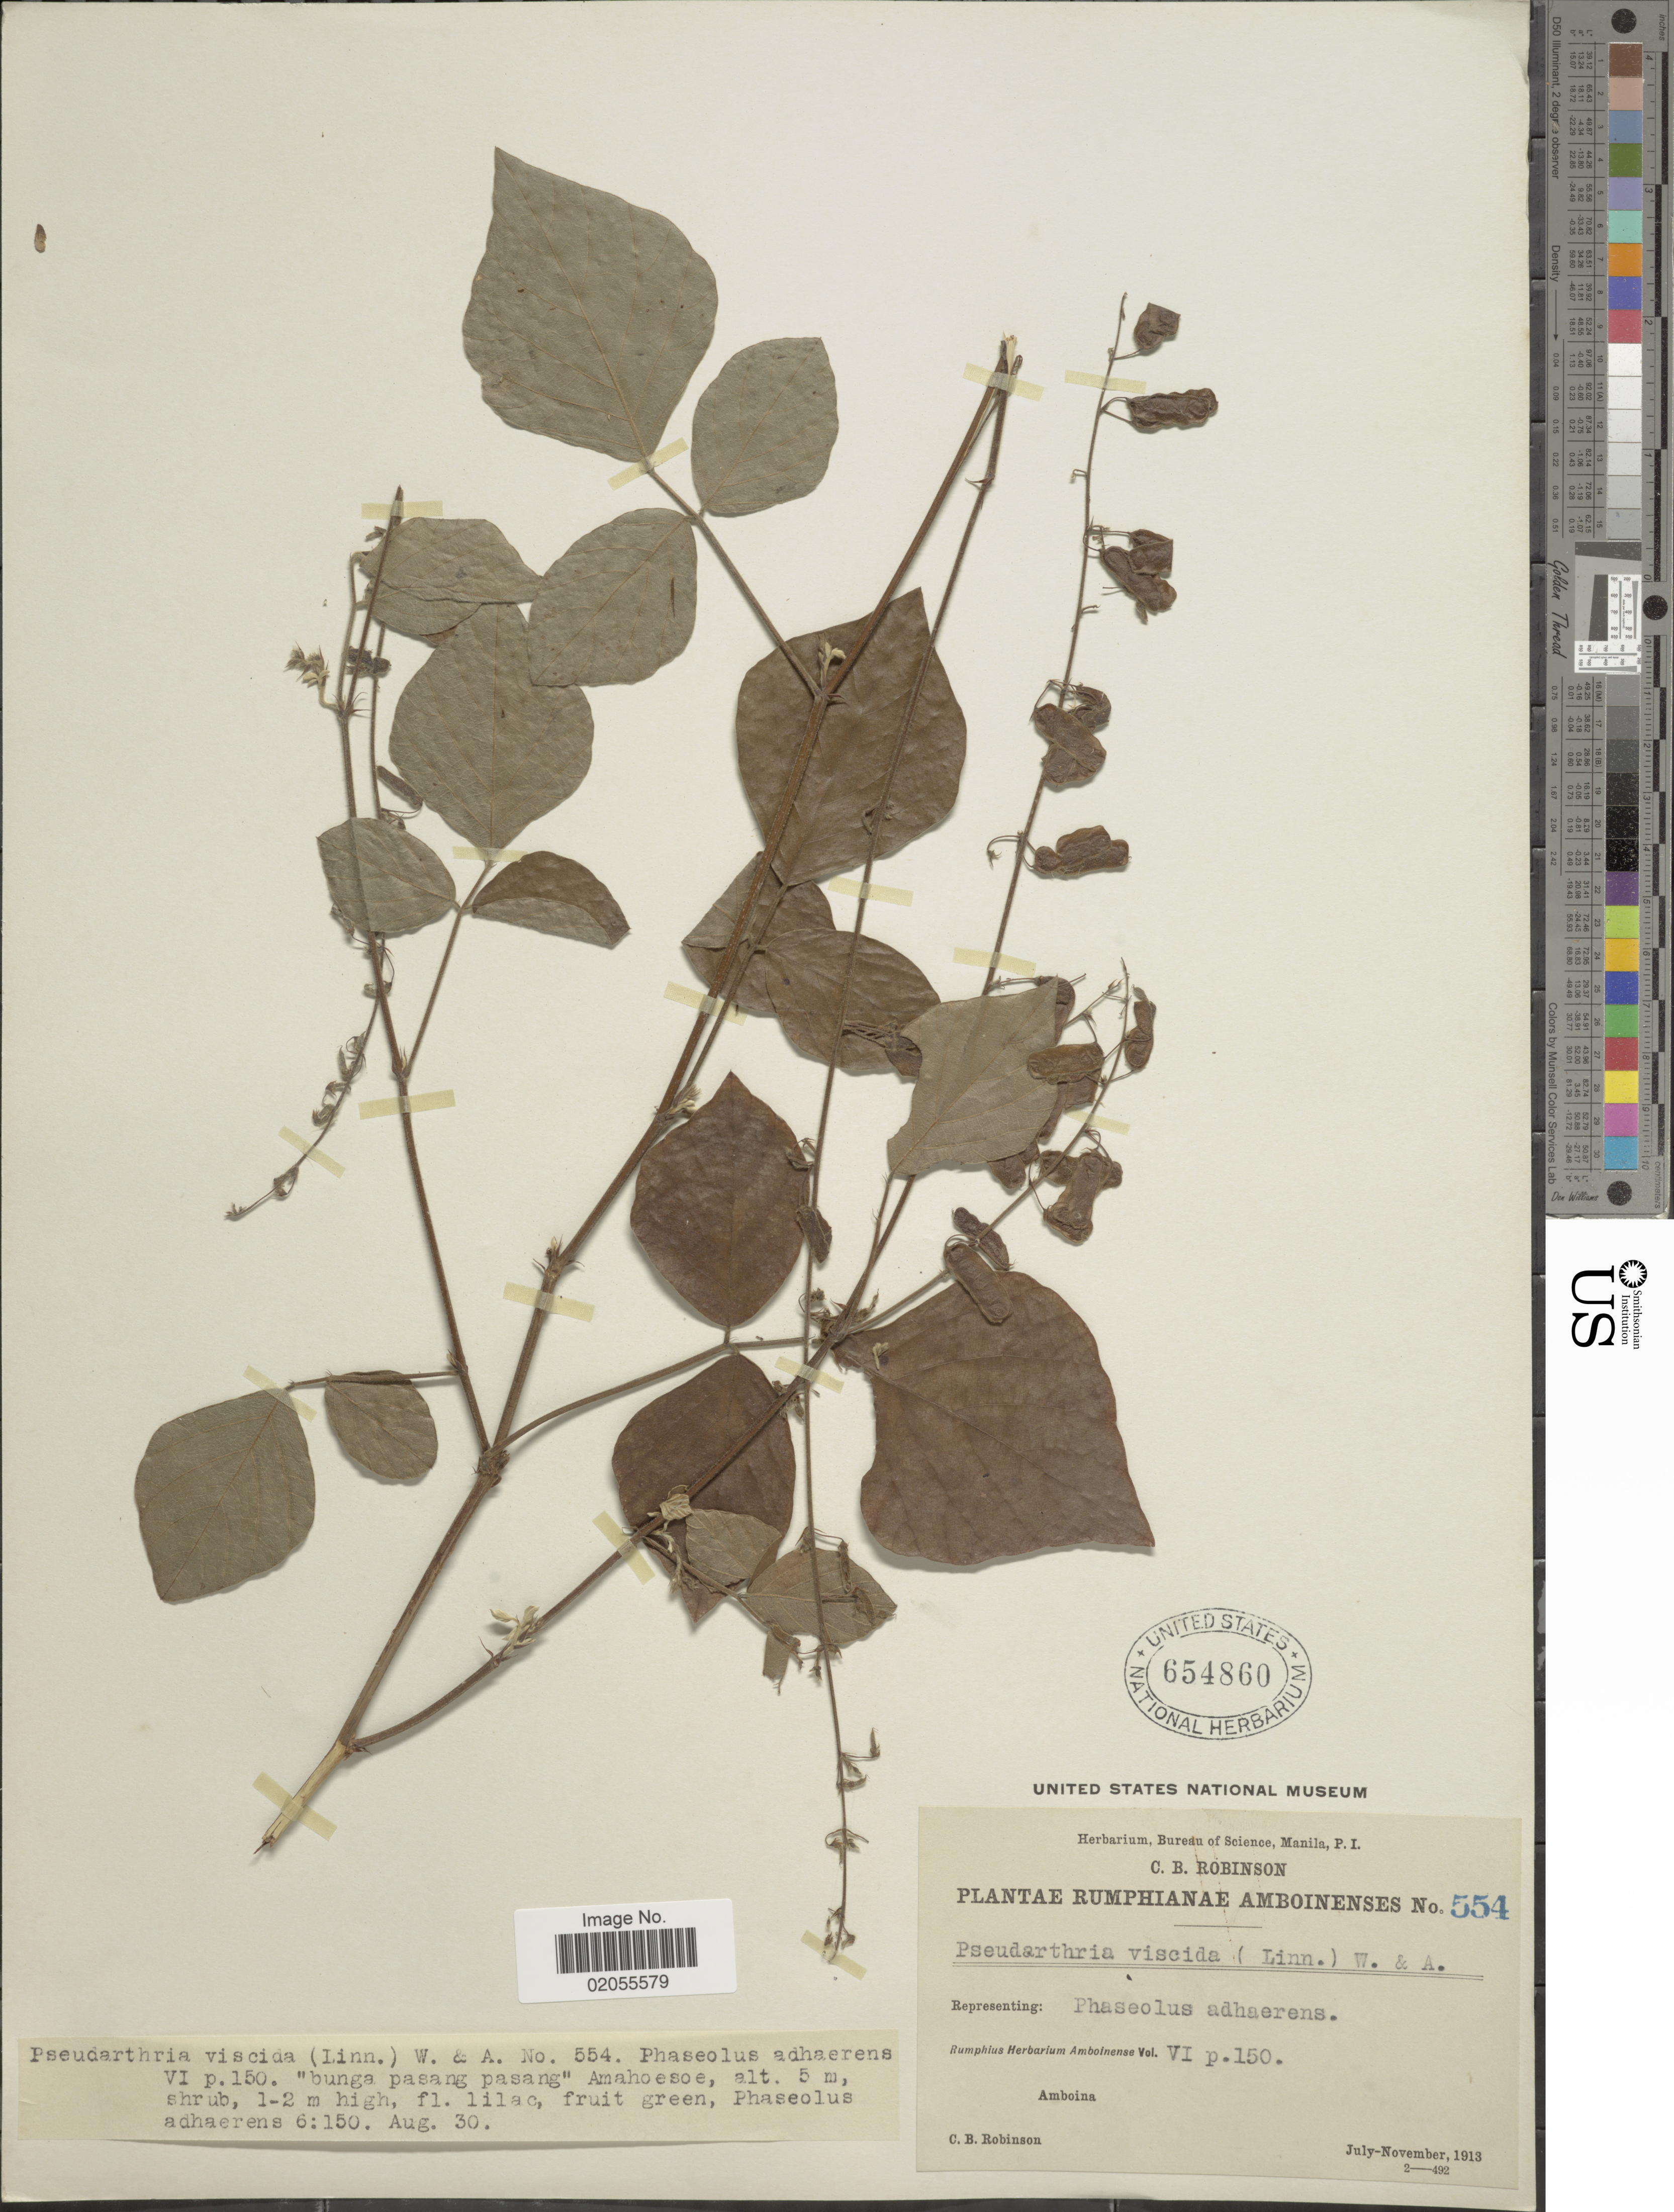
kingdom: Plantae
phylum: Tracheophyta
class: Magnoliopsida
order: Fabales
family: Fabaceae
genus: Pseudarthria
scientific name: Pseudarthria viscida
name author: (L.) Wight & Arn.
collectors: C. Robinson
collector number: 554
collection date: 1913-08-30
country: Indonesia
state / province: Maluku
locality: Amboina, Amahoesoe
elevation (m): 5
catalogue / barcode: US 654860